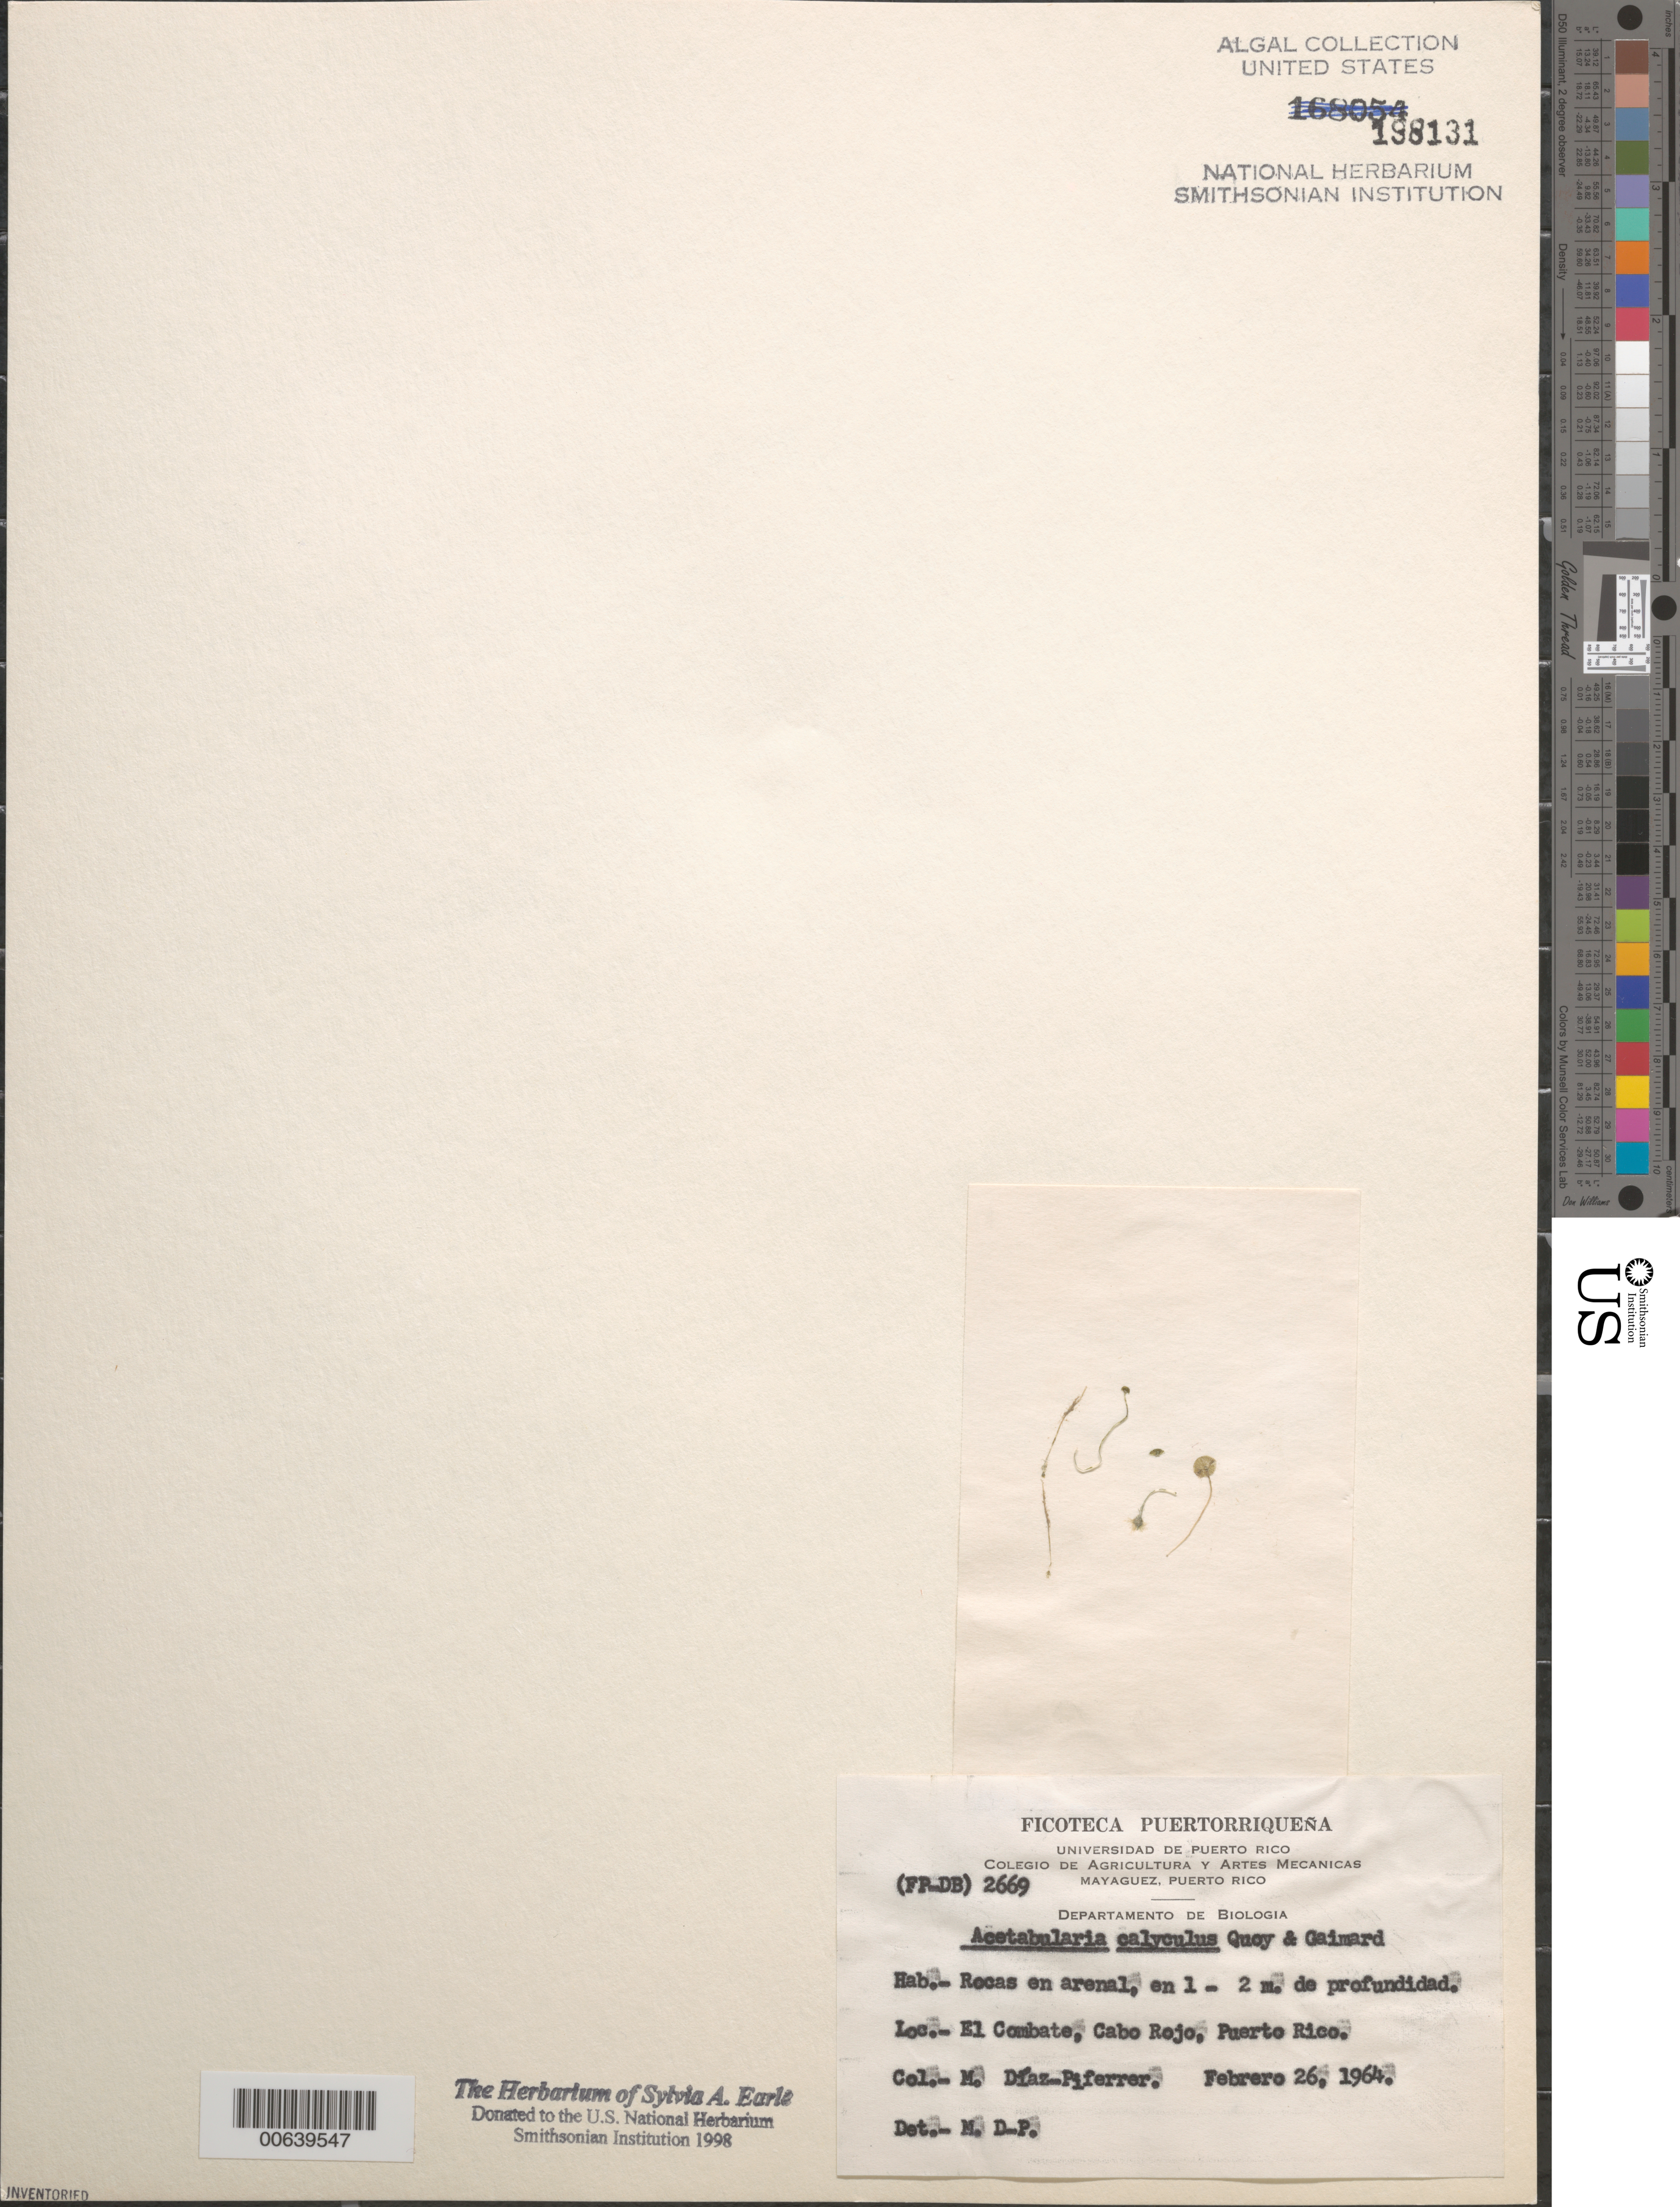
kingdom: Plantae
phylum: Chlorophyta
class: Ulvophyceae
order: Dasycladales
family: Polyphysaceae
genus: Acetabularia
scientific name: Acetabularia calyculus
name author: J.V.Lamouroux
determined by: Diaz-Piferrer, M.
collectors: M. Diaz-Piferrer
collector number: (fp-db) 2669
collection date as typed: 26 Feb 1964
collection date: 1964-02-26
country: Puerto Rico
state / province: Cabo Rojo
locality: El Combate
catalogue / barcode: US 198131